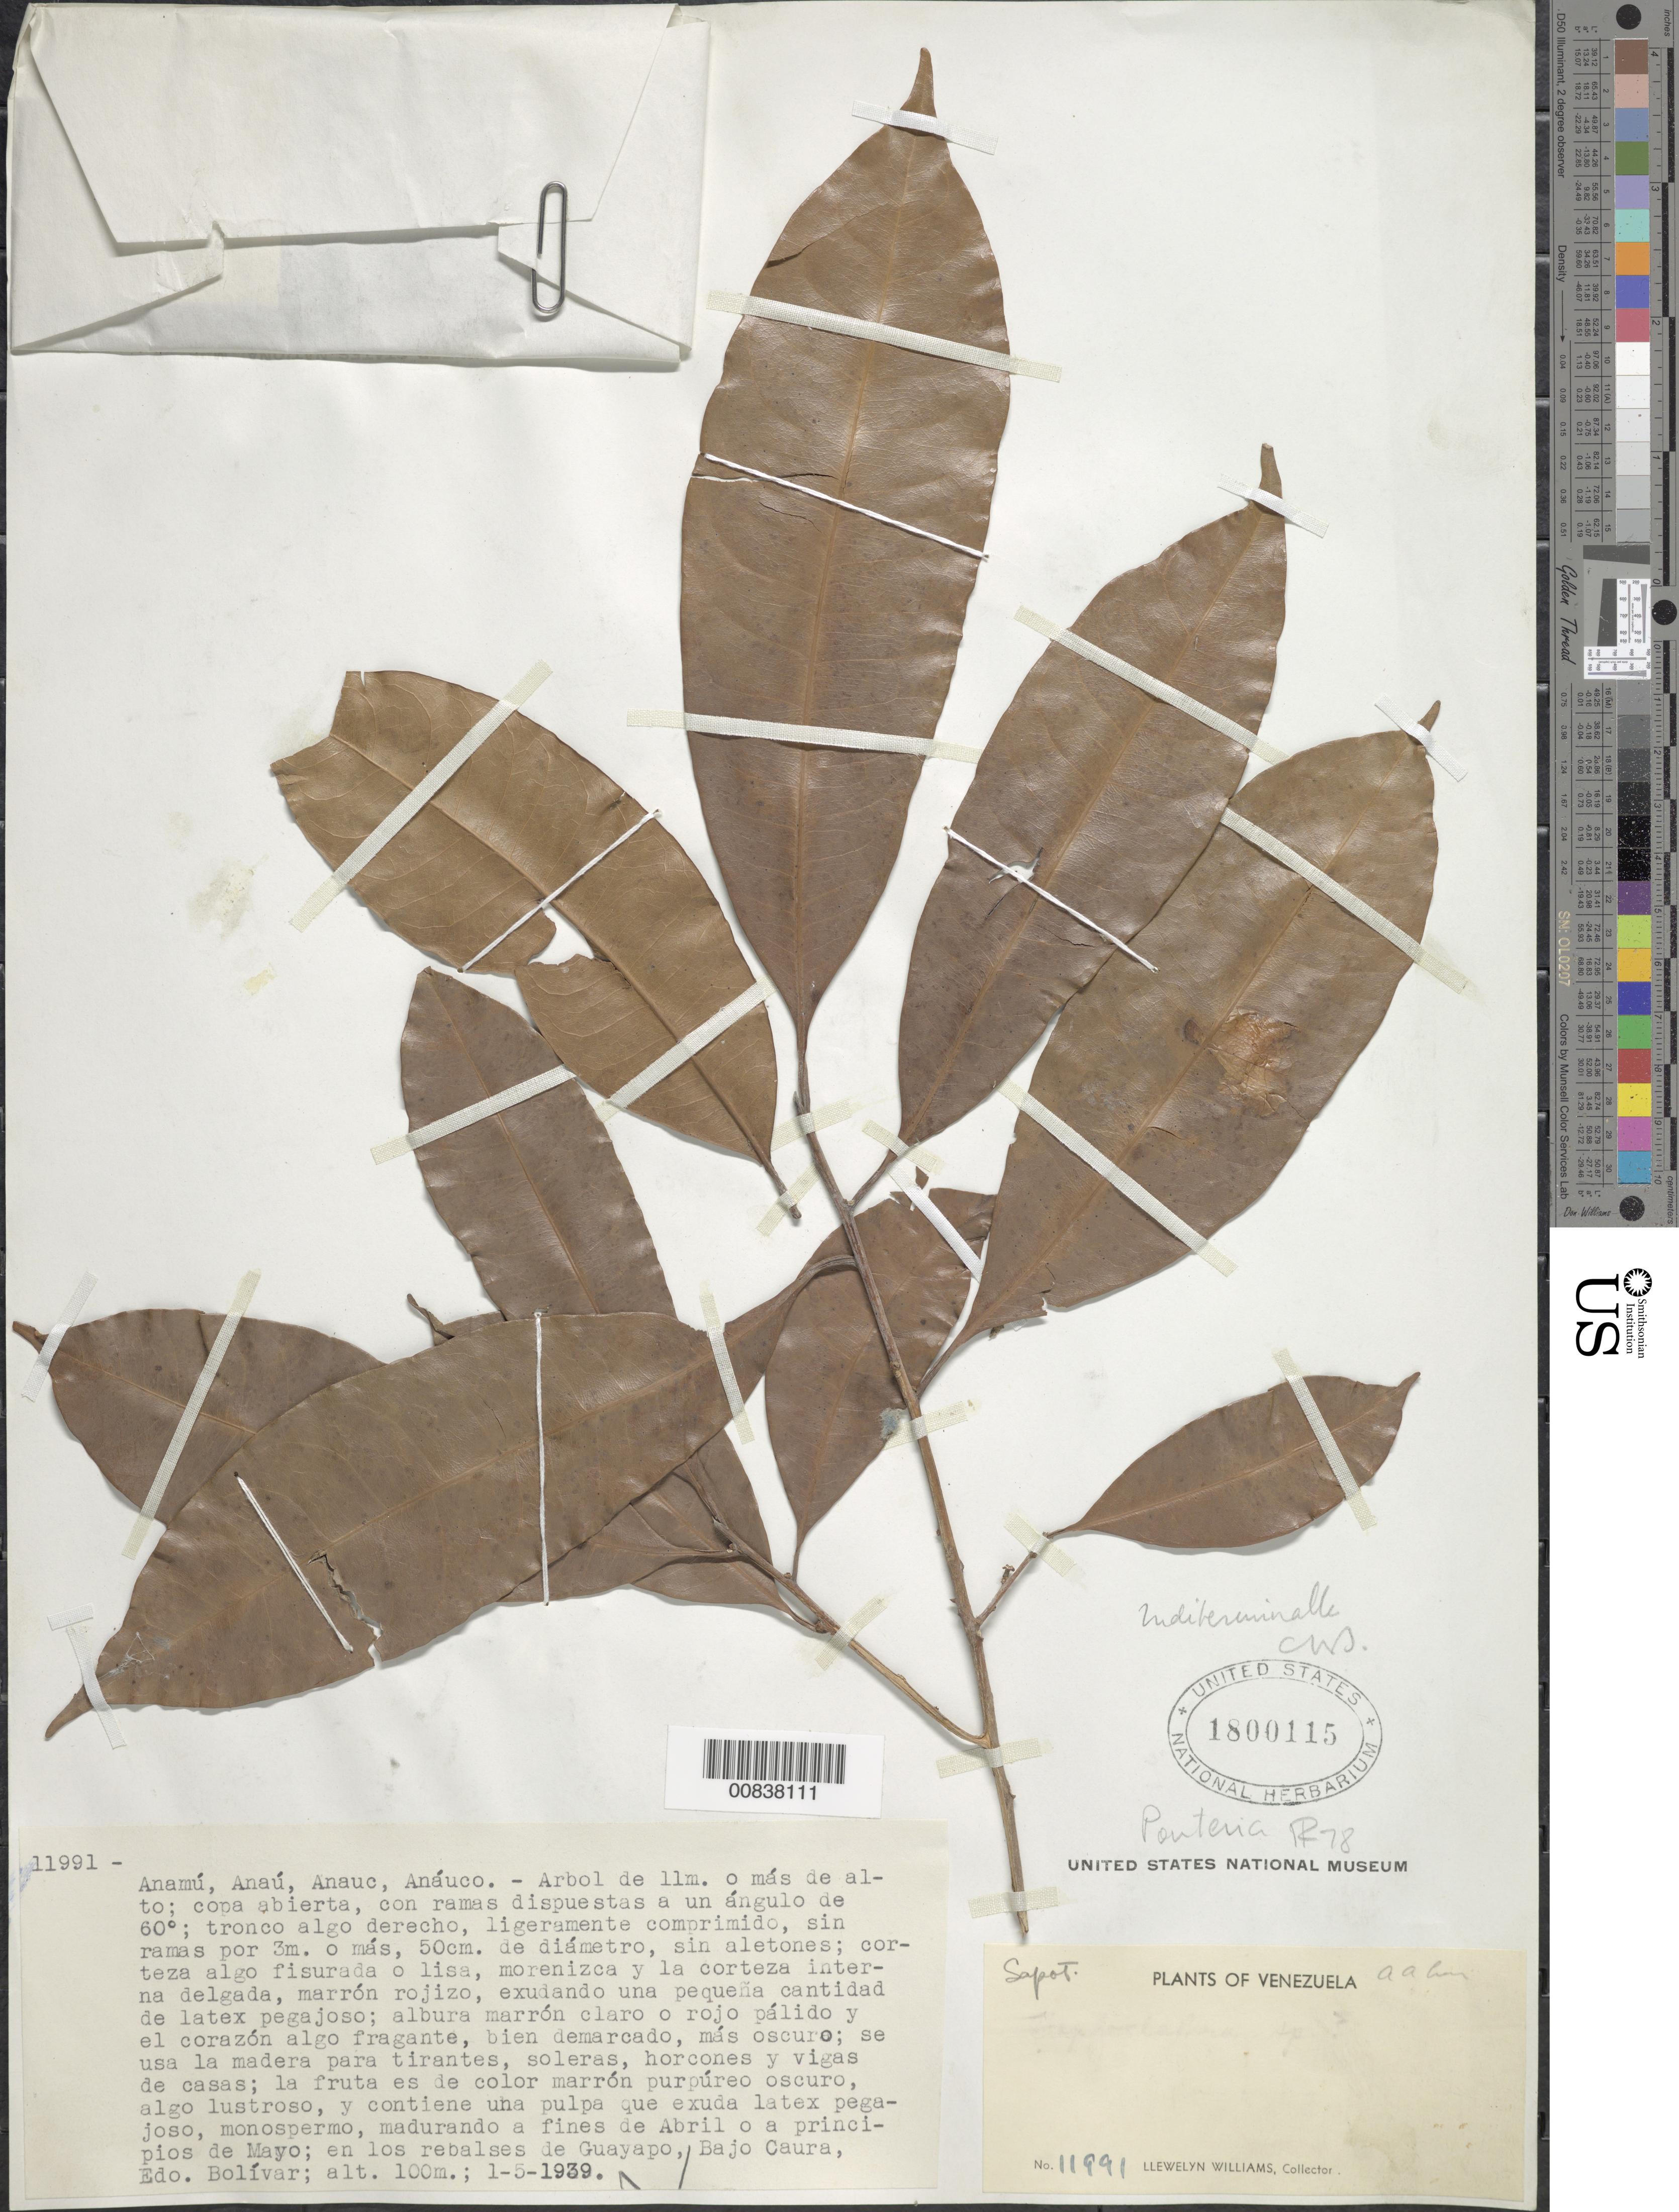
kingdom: Plantae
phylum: Tracheophyta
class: Magnoliopsida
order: Ericales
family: Sapotaceae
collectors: Ll. Williams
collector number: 11991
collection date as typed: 1-May-39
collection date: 1939-05-01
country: Venezuela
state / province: Bolívar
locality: Guayapo, Bajo Caura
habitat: Rebalses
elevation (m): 100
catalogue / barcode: US 1800115